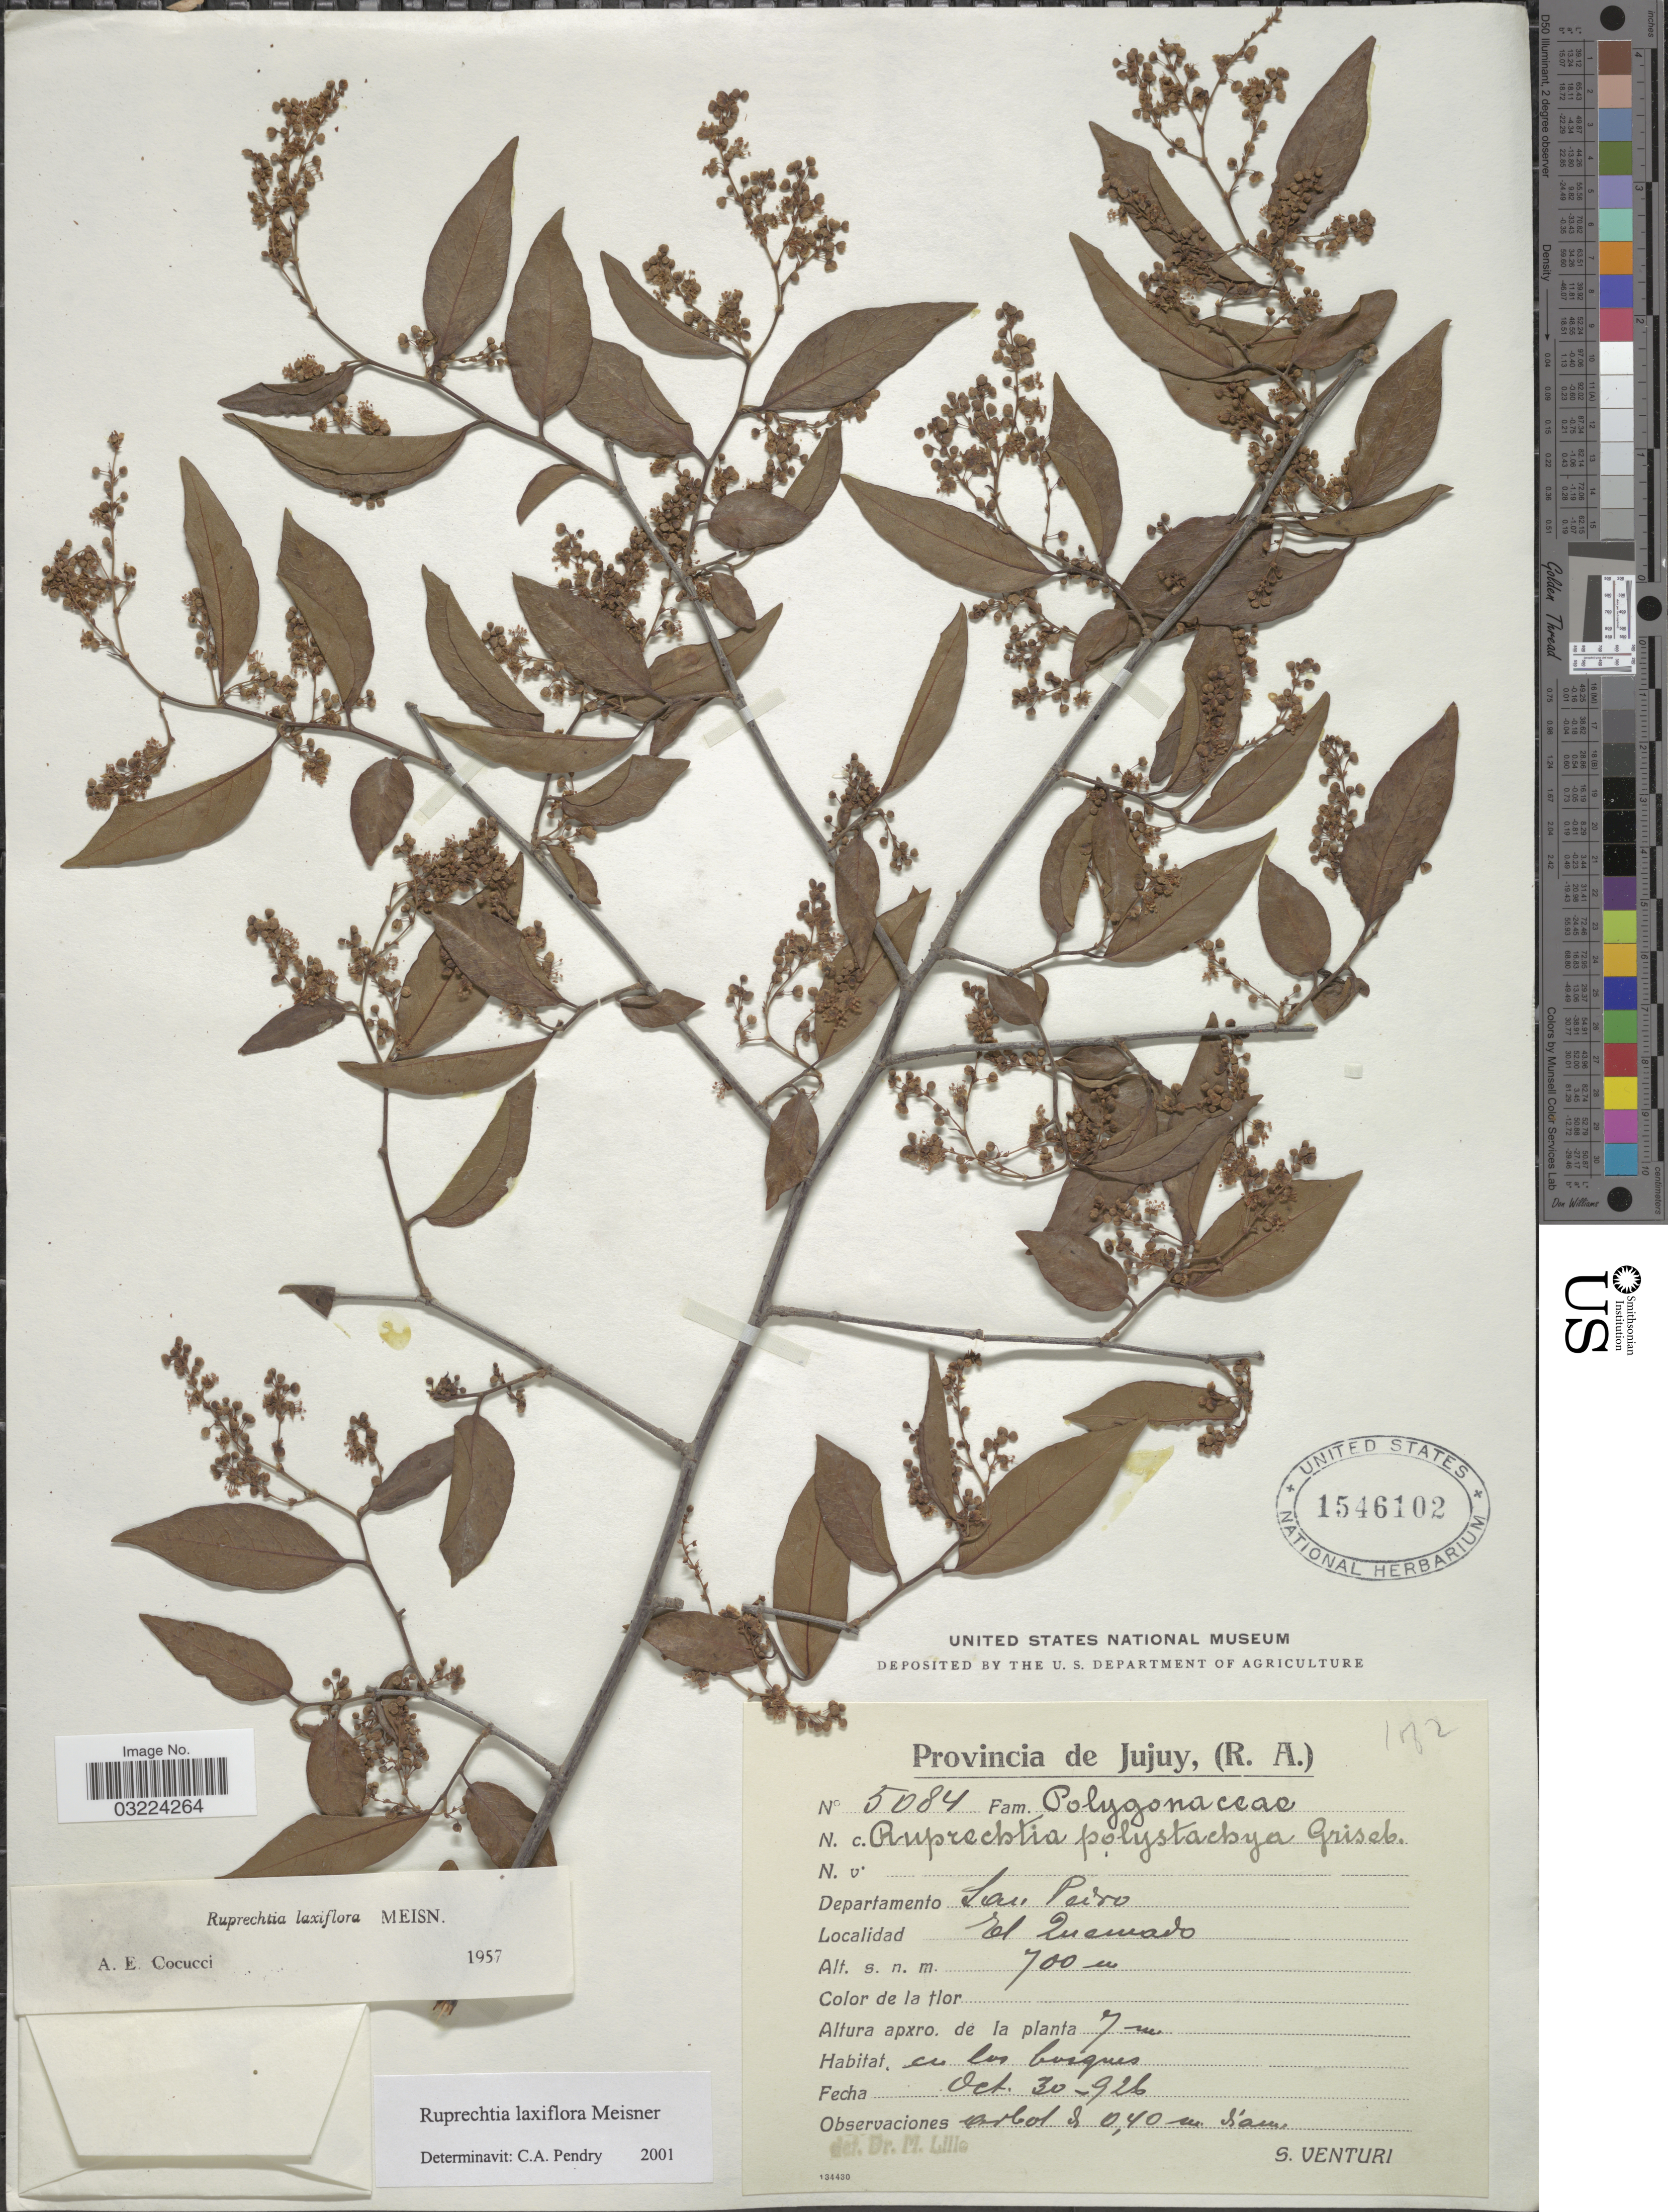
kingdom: Plantae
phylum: Tracheophyta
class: Magnoliopsida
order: Caryophyllales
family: Polygonaceae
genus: Ruprechtia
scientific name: Ruprechtia laxiflora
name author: Meisn.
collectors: S. Venturi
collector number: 5084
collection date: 1926-10-30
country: Argentina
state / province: Jujuy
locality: Departamento San Pedro. El Quemado.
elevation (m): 700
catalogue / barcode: US 1546102